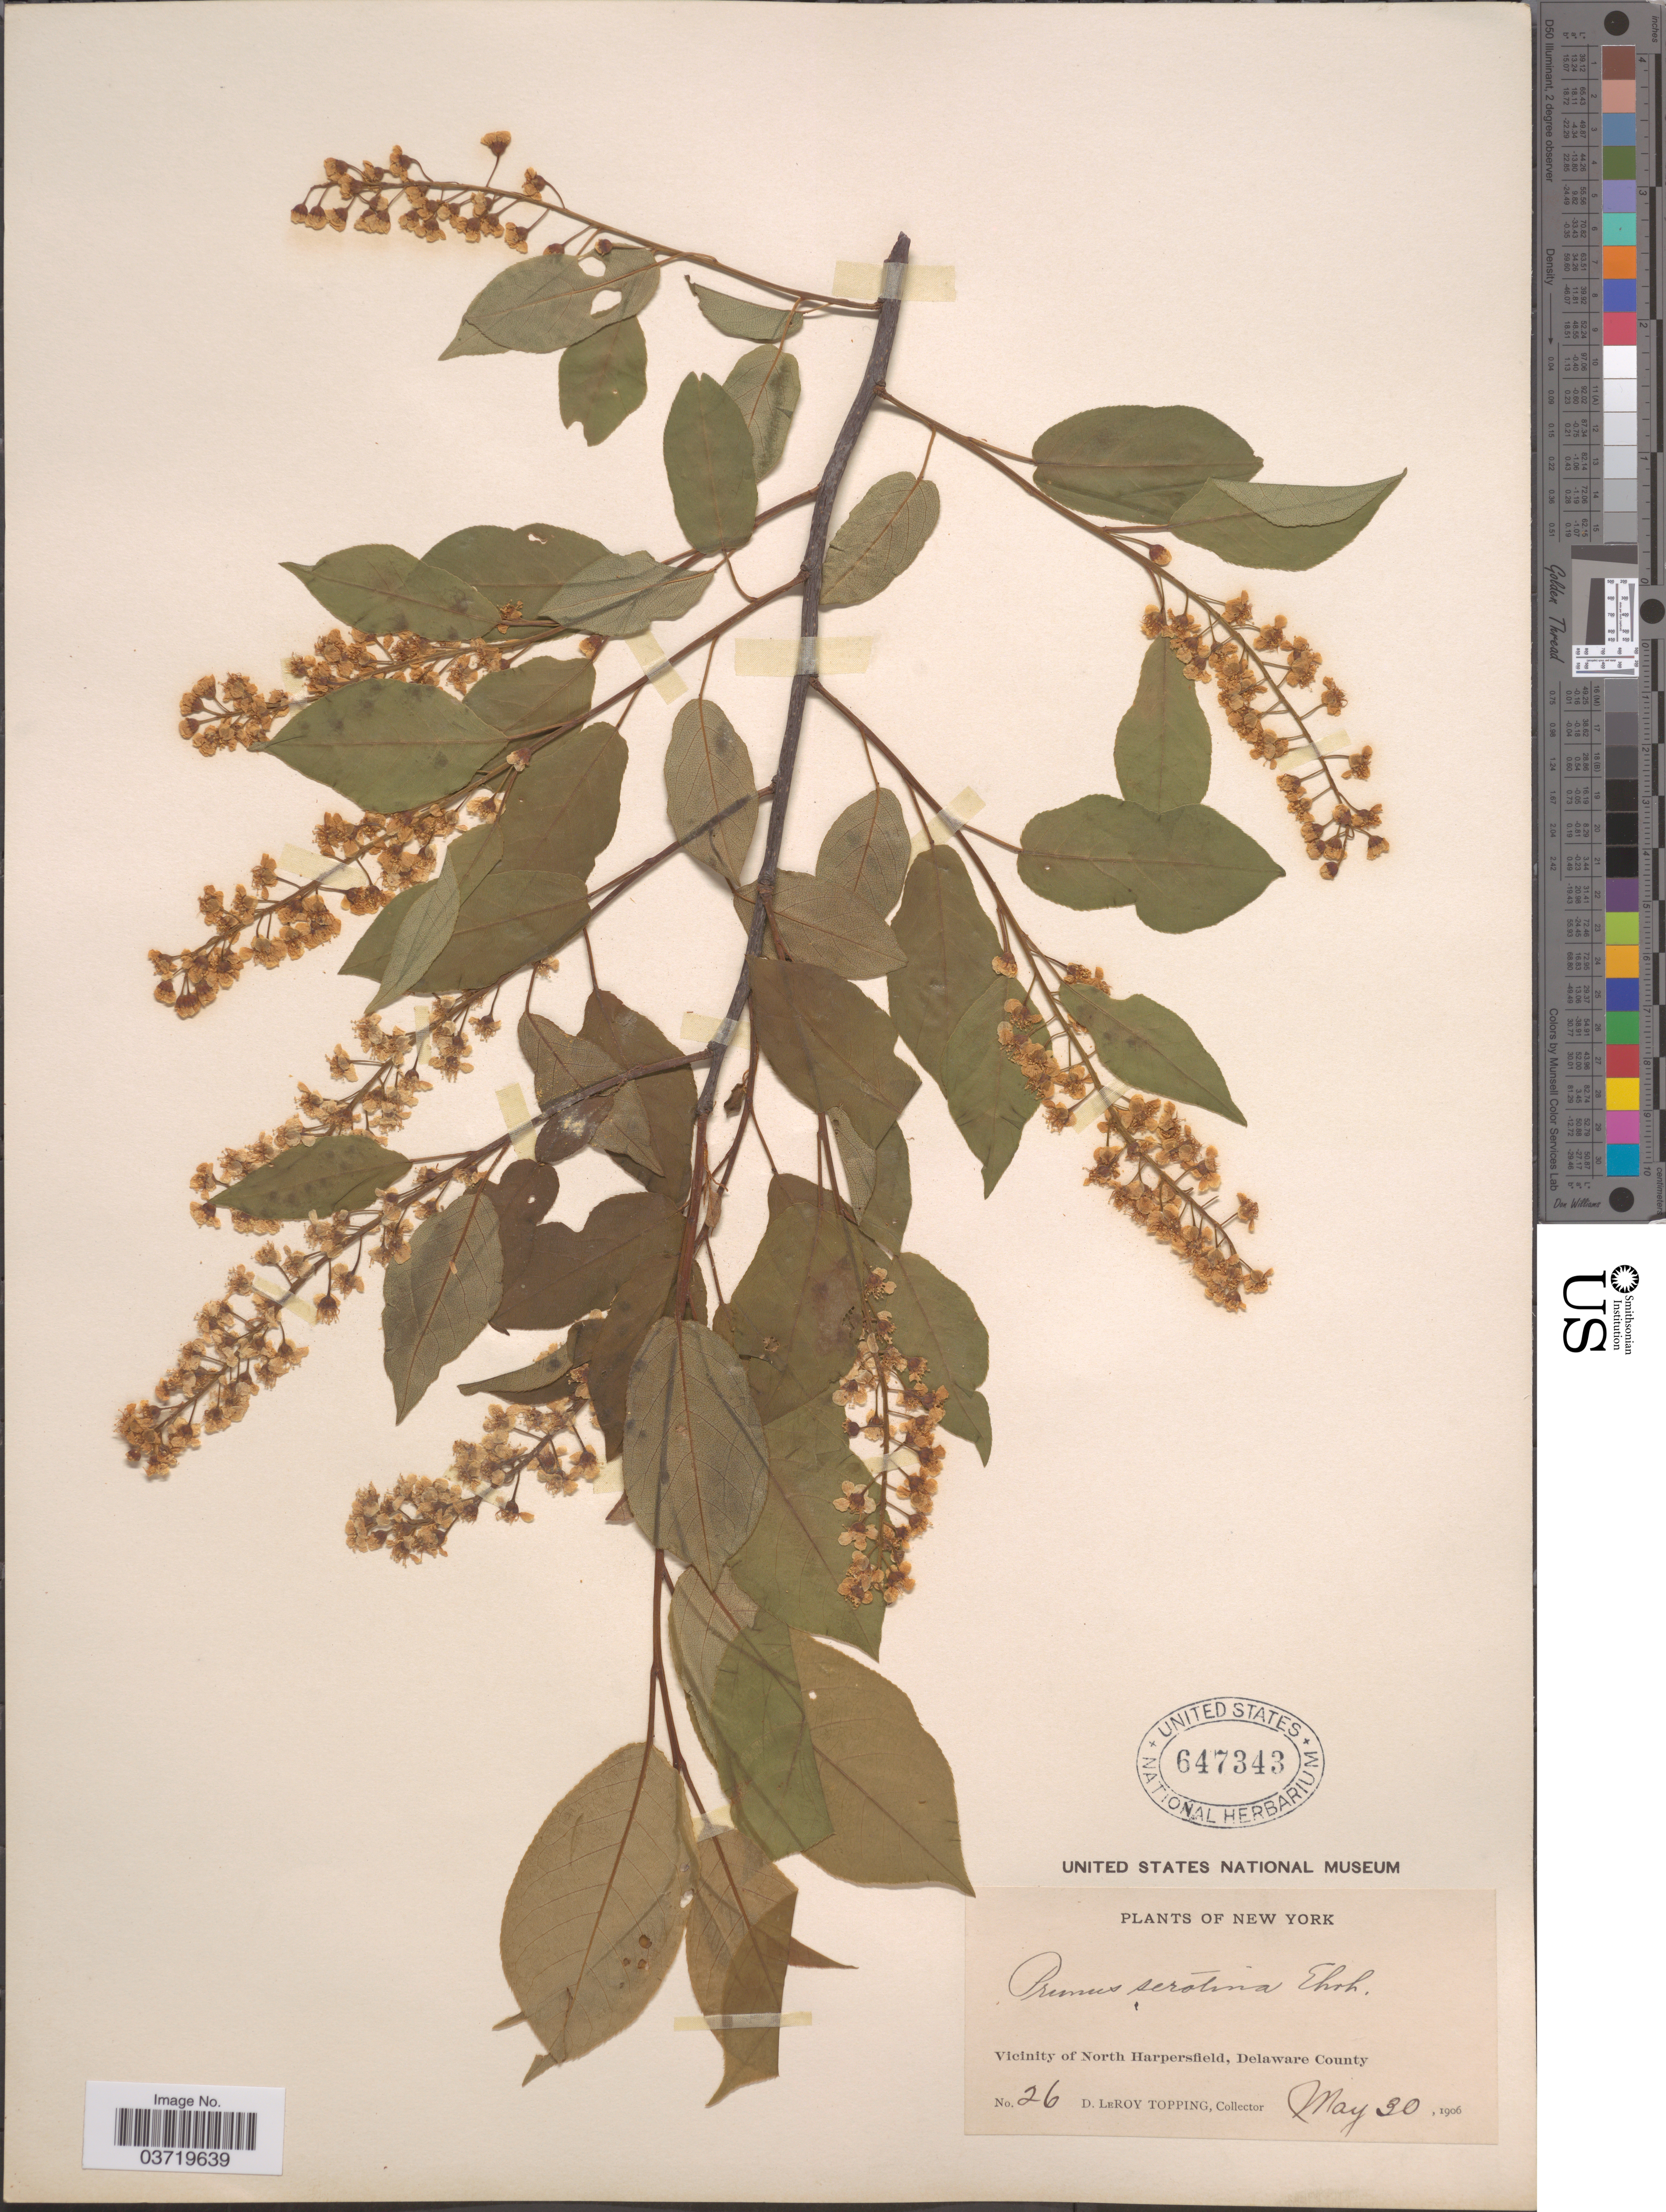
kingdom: Plantae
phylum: Tracheophyta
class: Magnoliopsida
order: Rosales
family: Rosaceae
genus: Prunus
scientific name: Prunus serotina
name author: Ehrh.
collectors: D. L. Topping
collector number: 26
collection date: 1906-05-30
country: United States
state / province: New York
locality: Vicinity of North Harpersfield, Delaware County.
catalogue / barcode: US 647343